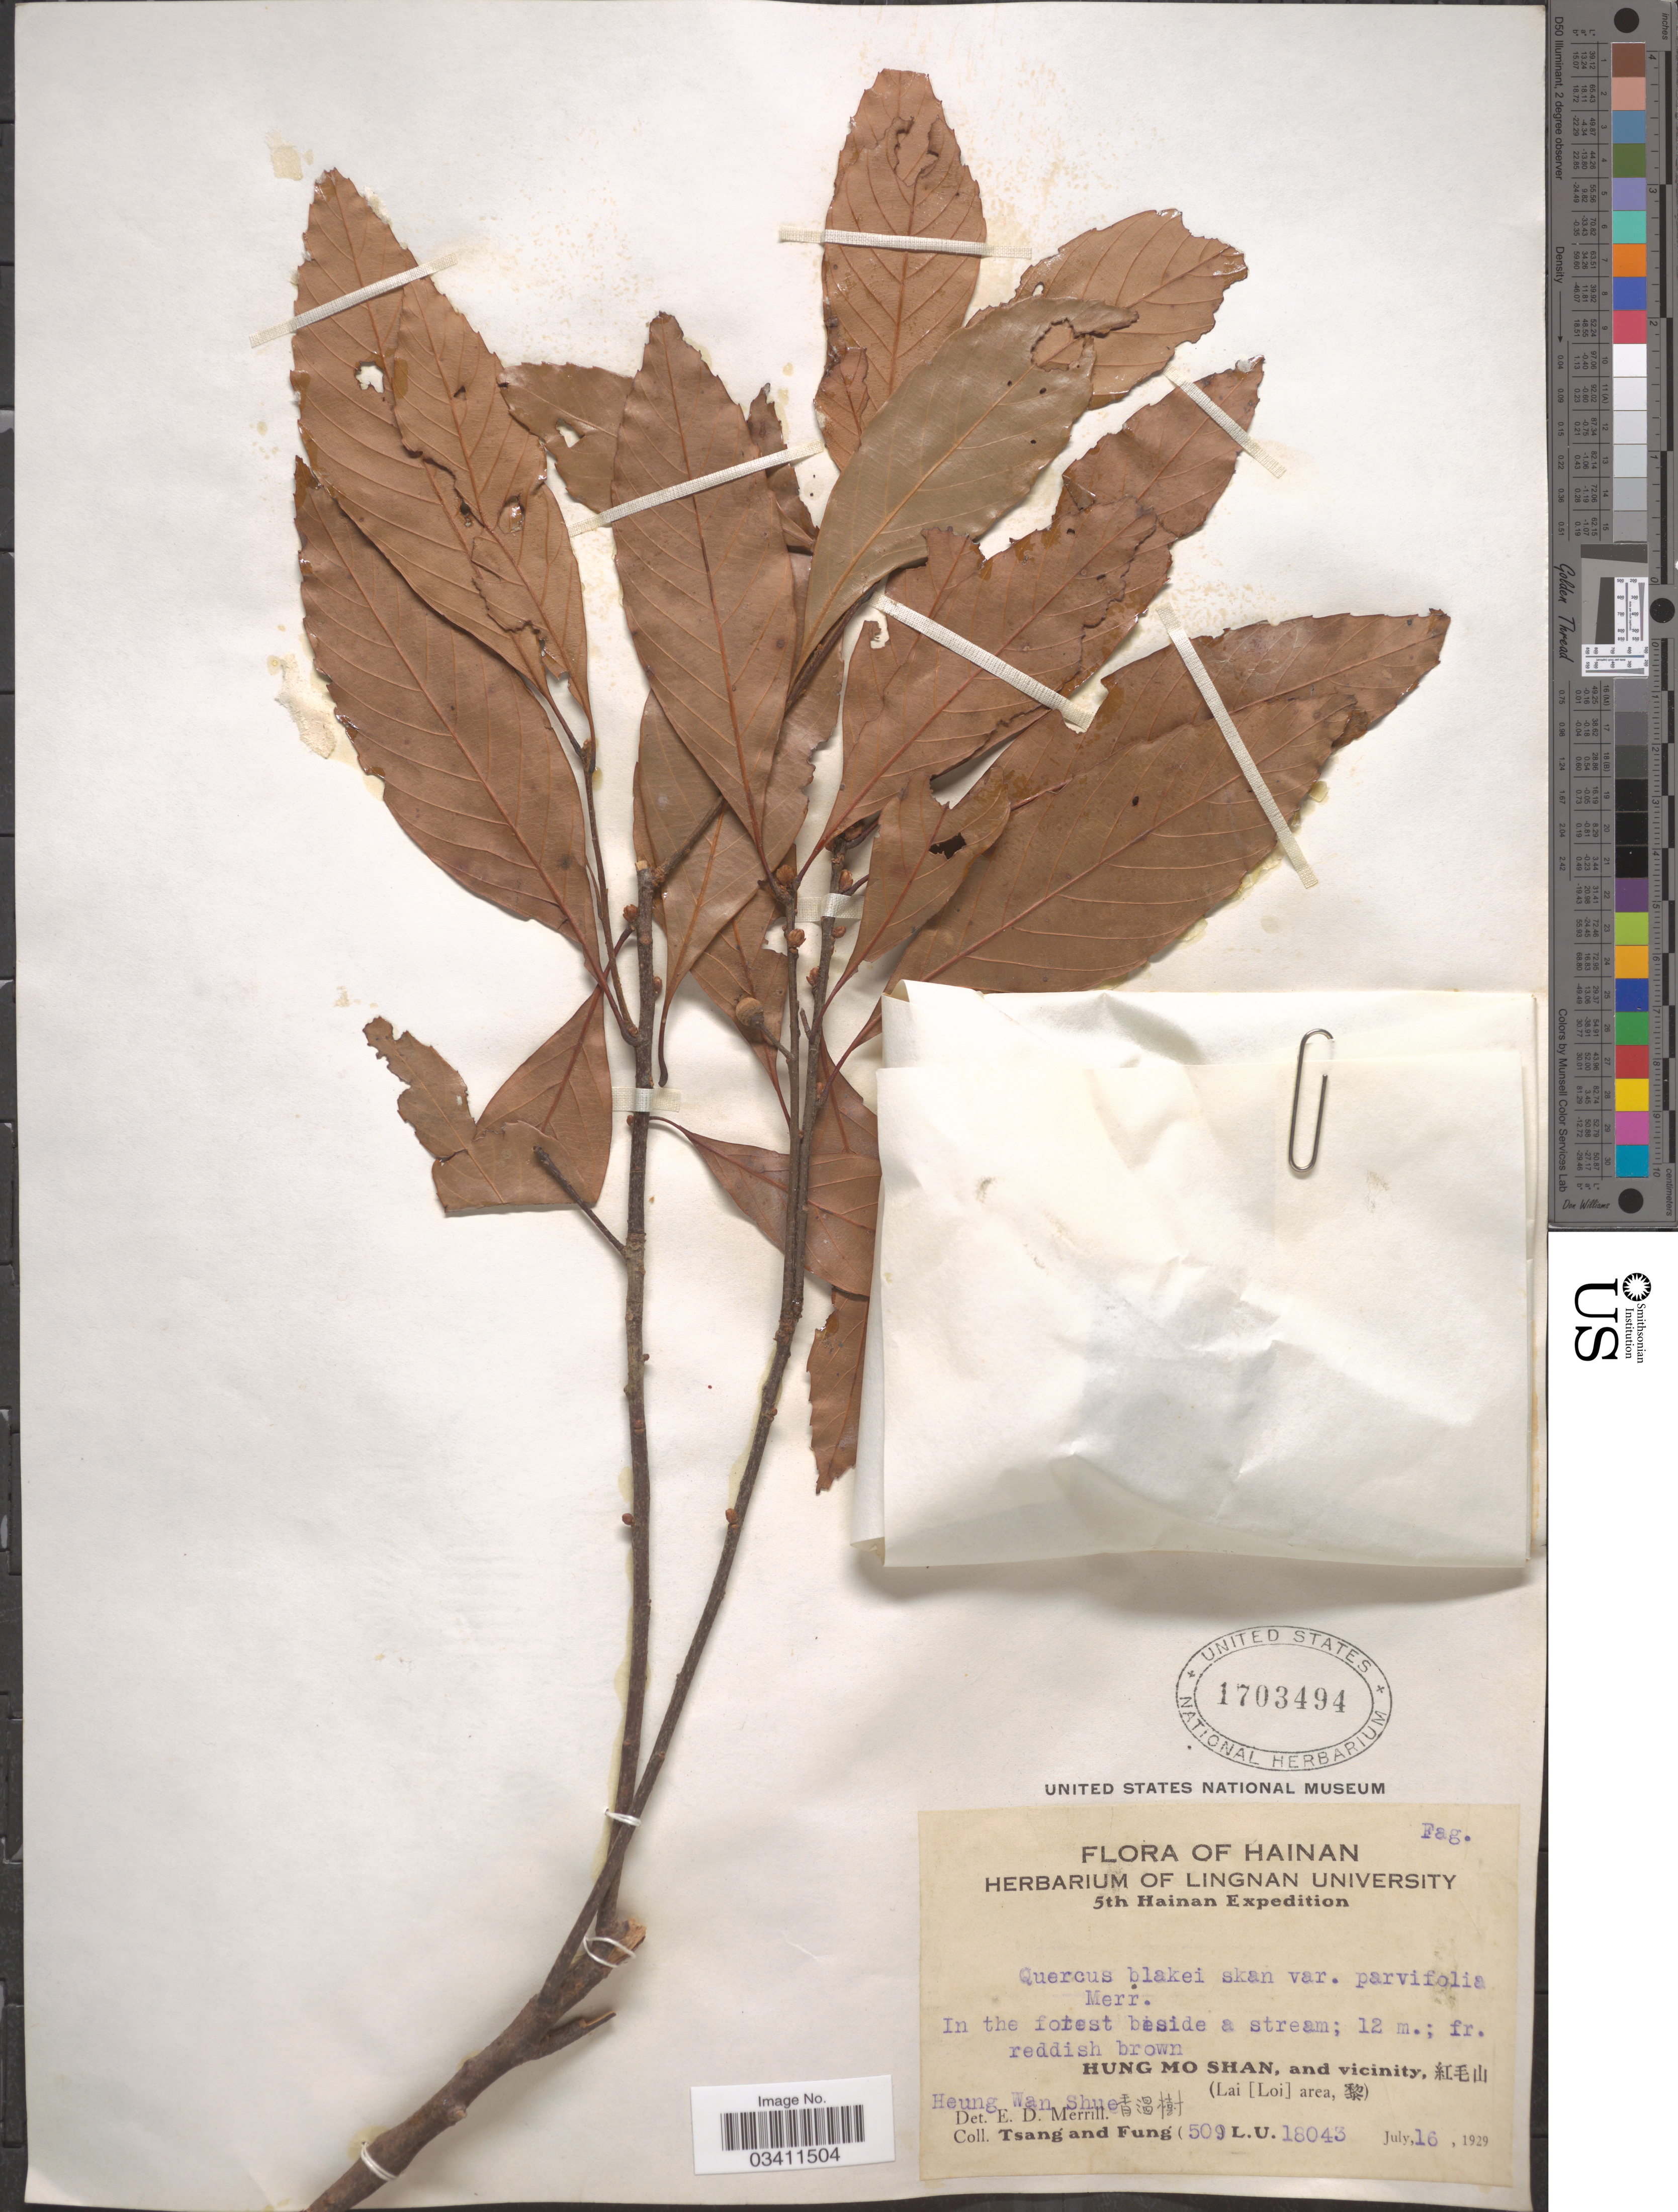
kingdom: Plantae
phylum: Tracheophyta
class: Magnoliopsida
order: Fagales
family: Fagaceae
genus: Quercus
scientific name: Quercus blakei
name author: Skan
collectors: -. T'sang & Fung, --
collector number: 509L.U.18043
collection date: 1929-07-16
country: China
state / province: Hainan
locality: In the forest beside a stream. Hung Mo Shan, and vicinity, X. (Lai [Loi] area, X). Heung Wan Shue X.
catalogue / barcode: US 1703494